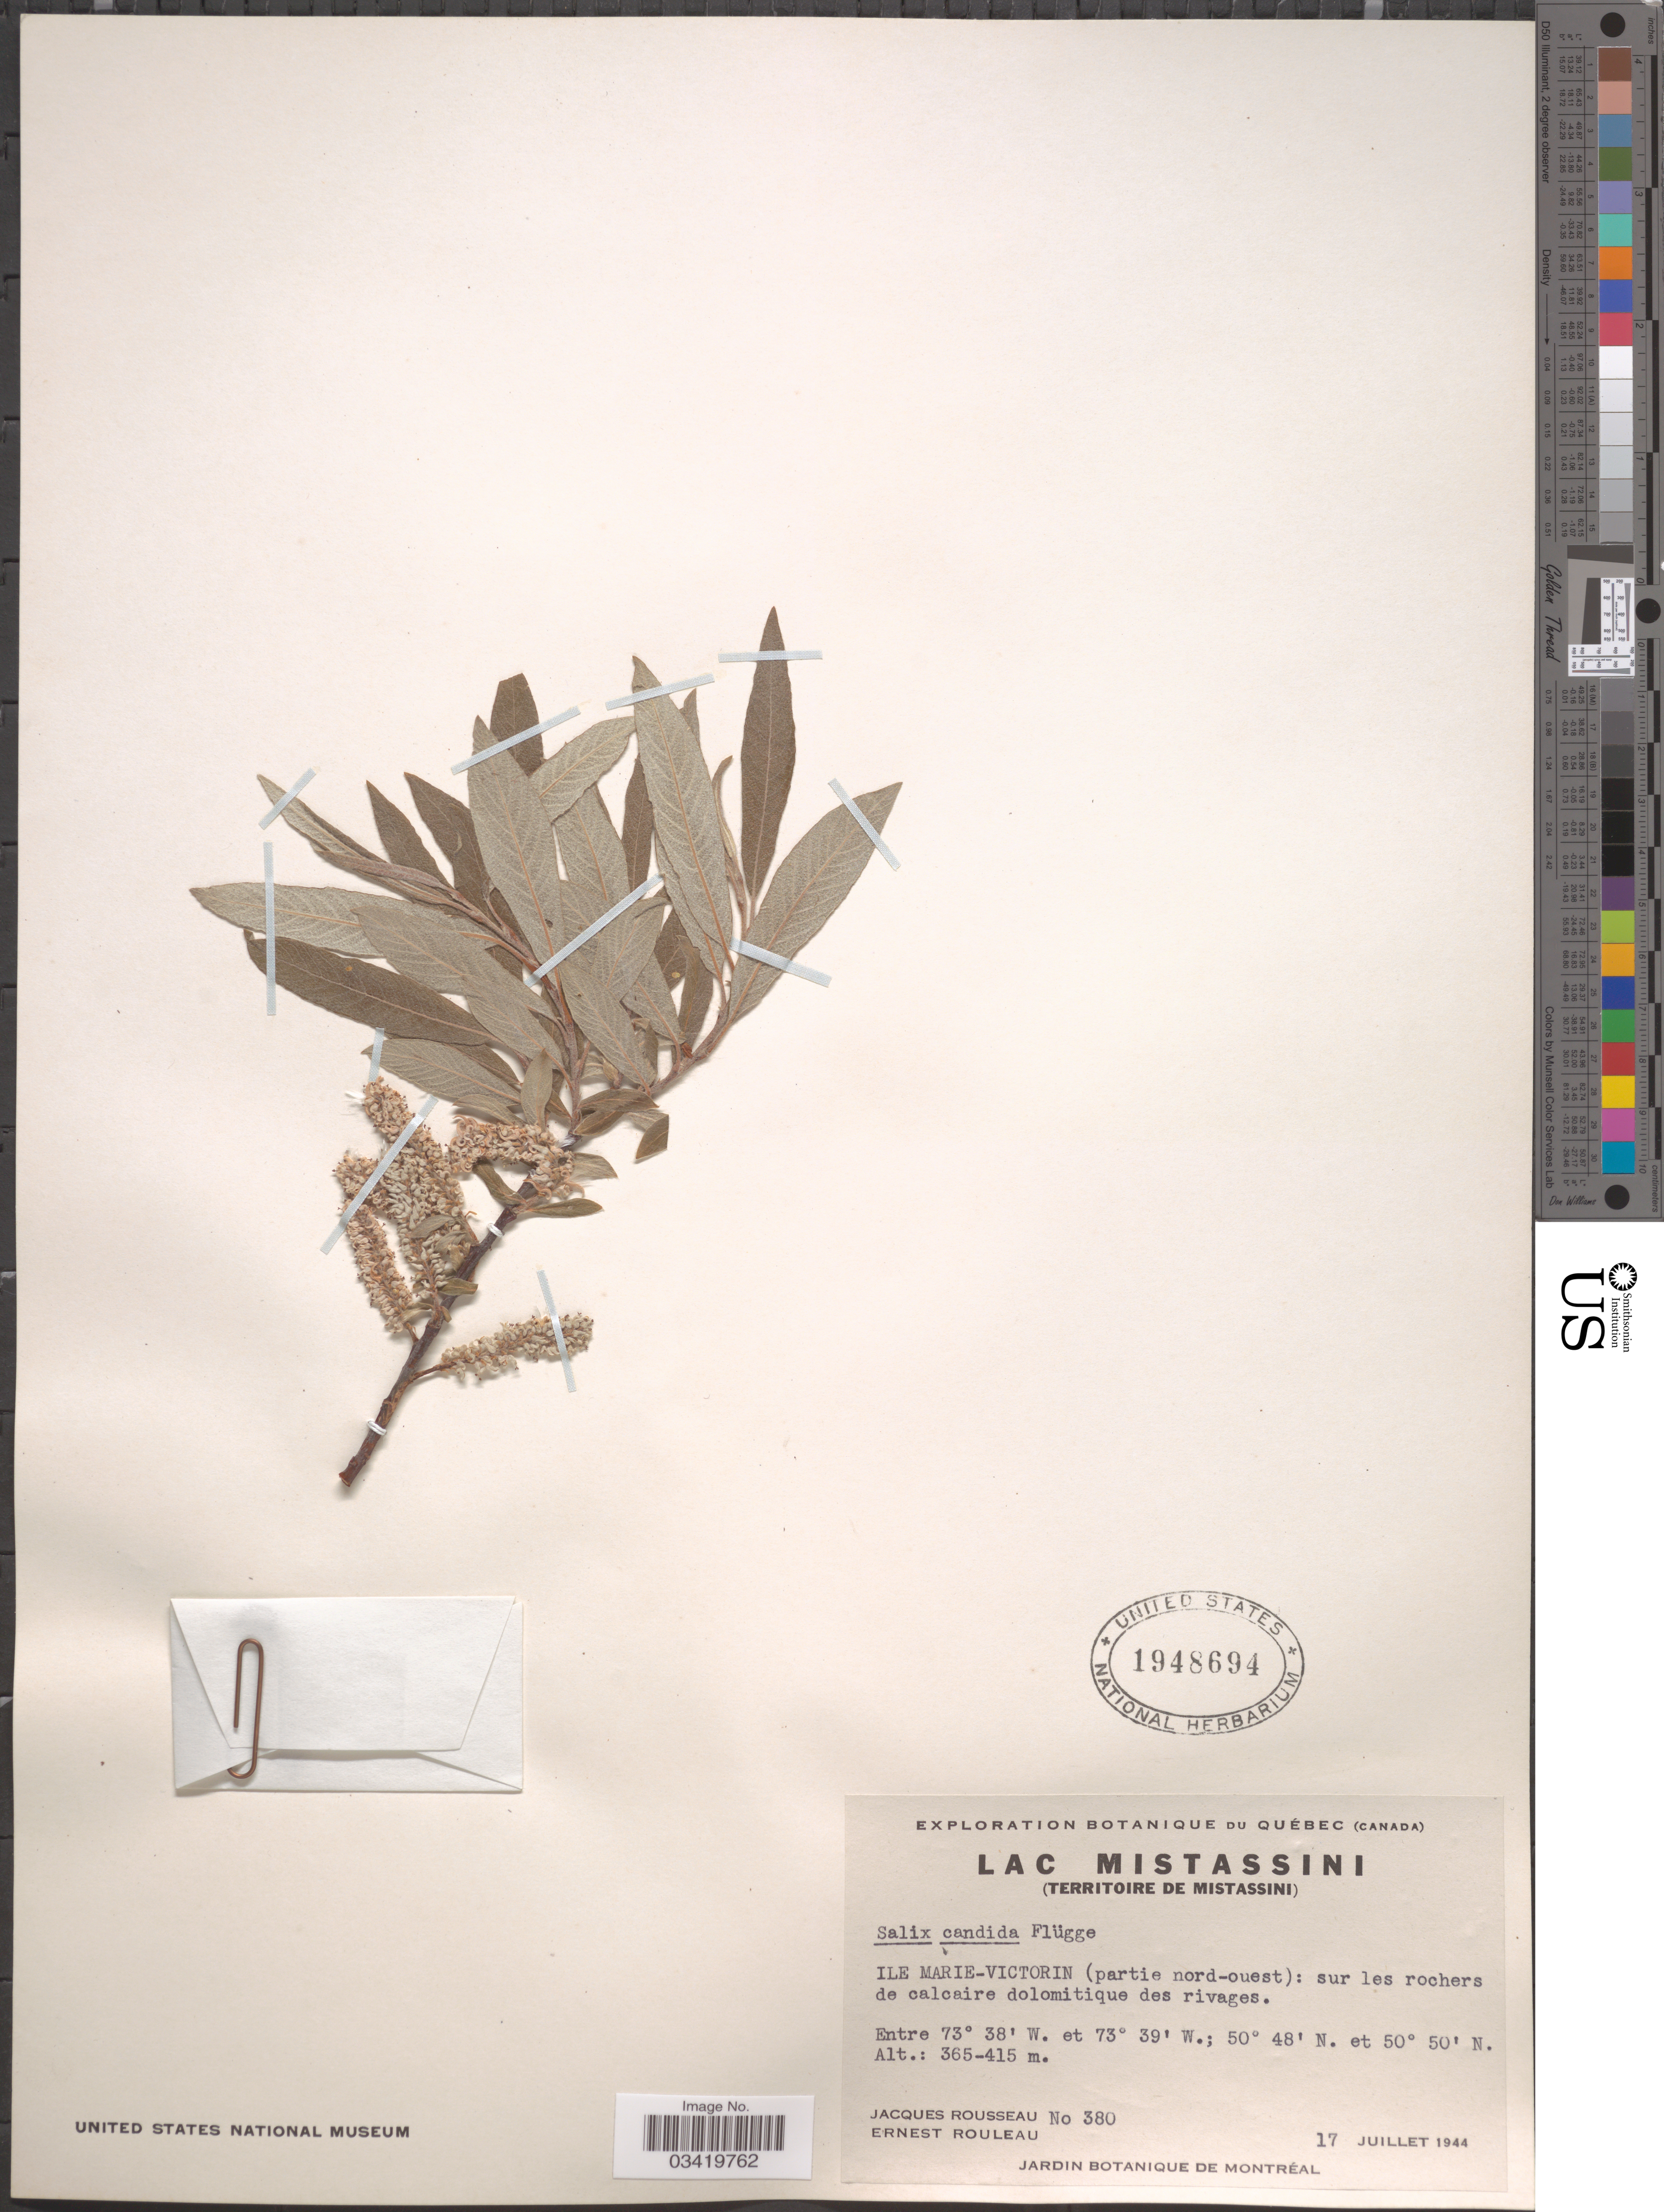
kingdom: Plantae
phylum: Tracheophyta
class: Magnoliopsida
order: Malpighiales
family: Salicaceae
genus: Salix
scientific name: Salix candida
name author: Flüggé ex Willd.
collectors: J. Rousseau & E. Rouleau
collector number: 380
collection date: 1944-07-17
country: Canada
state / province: Quebec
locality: Lac Mistassini (Territoire de Mistassini). Ile Marie-Victorin (partie nord-ouest): sur les rochers de calcaire dolomitique des rivages.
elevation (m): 365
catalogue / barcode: US 1948694